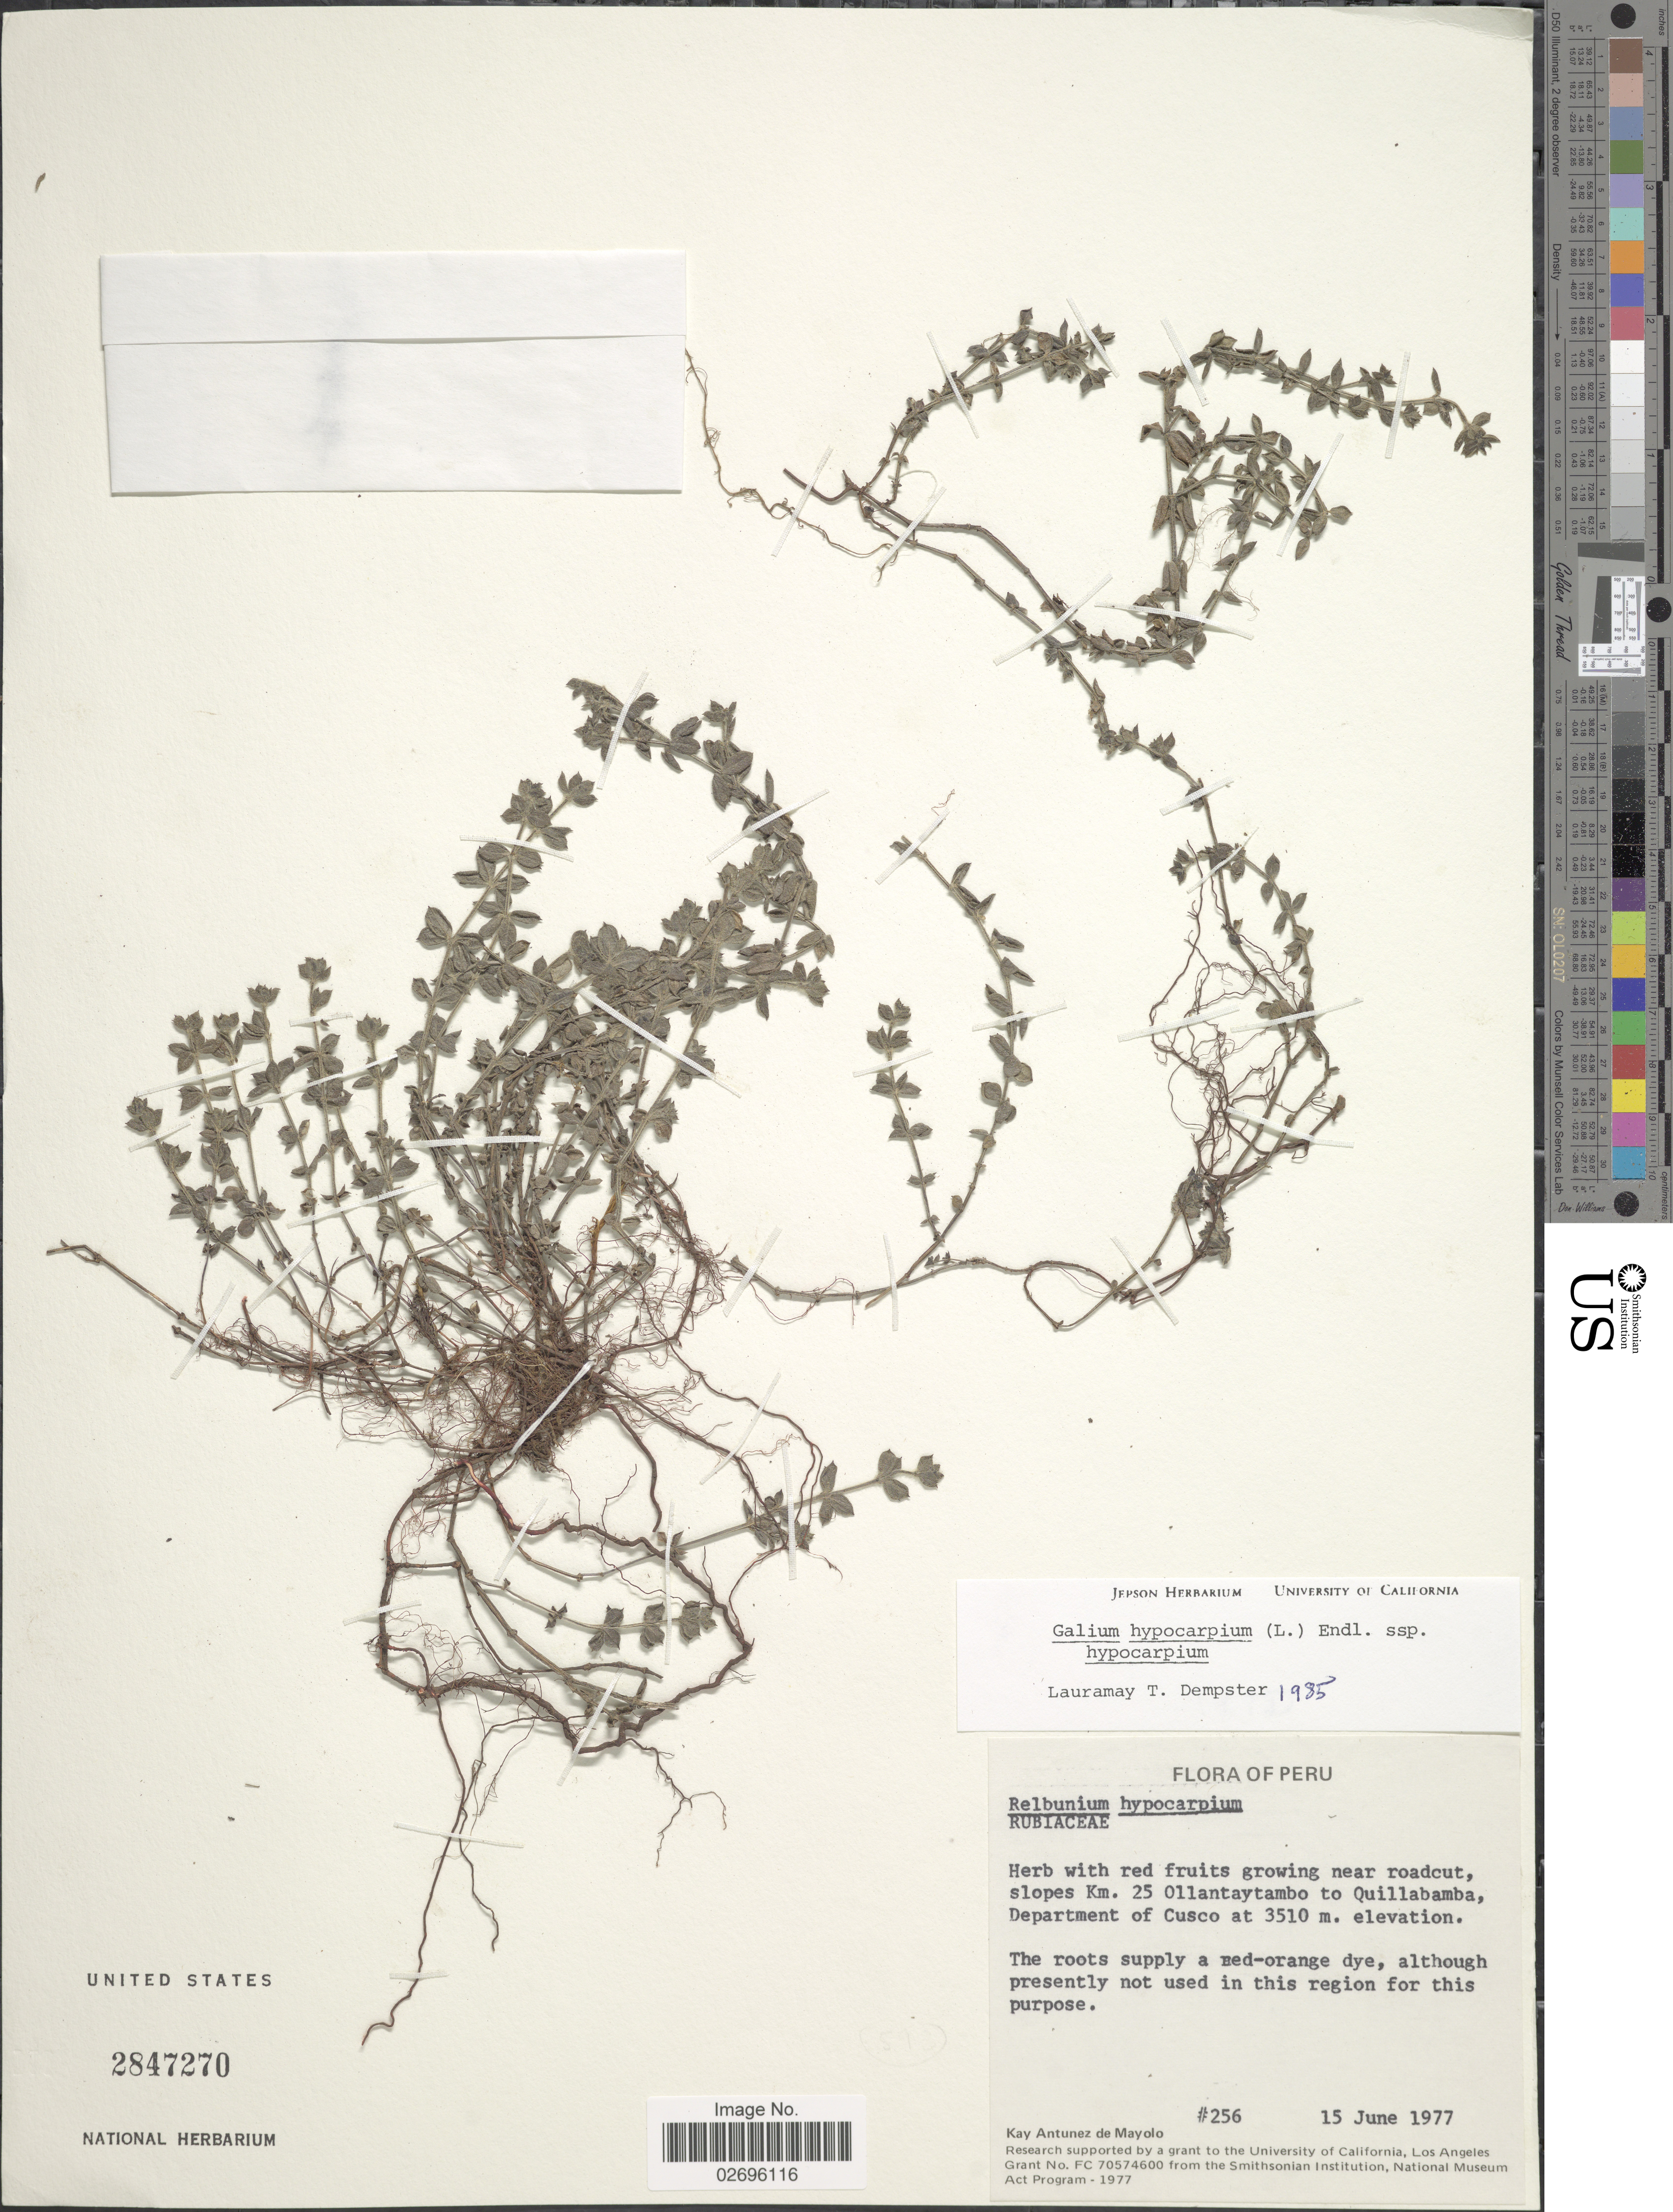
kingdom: Plantae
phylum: Tracheophyta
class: Magnoliopsida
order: Gentianales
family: Rubiaceae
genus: Galium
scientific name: Galium hypocarpium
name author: (L.) Endl. ex Griseb.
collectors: K. Antunez de Mayolo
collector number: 256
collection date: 1977-06-15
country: Peru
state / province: Cusco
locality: Near roadcut, slopes Km. 25 Ollantaytambo to Quillabamba, Department of Cusco.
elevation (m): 3510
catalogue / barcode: US 2847270